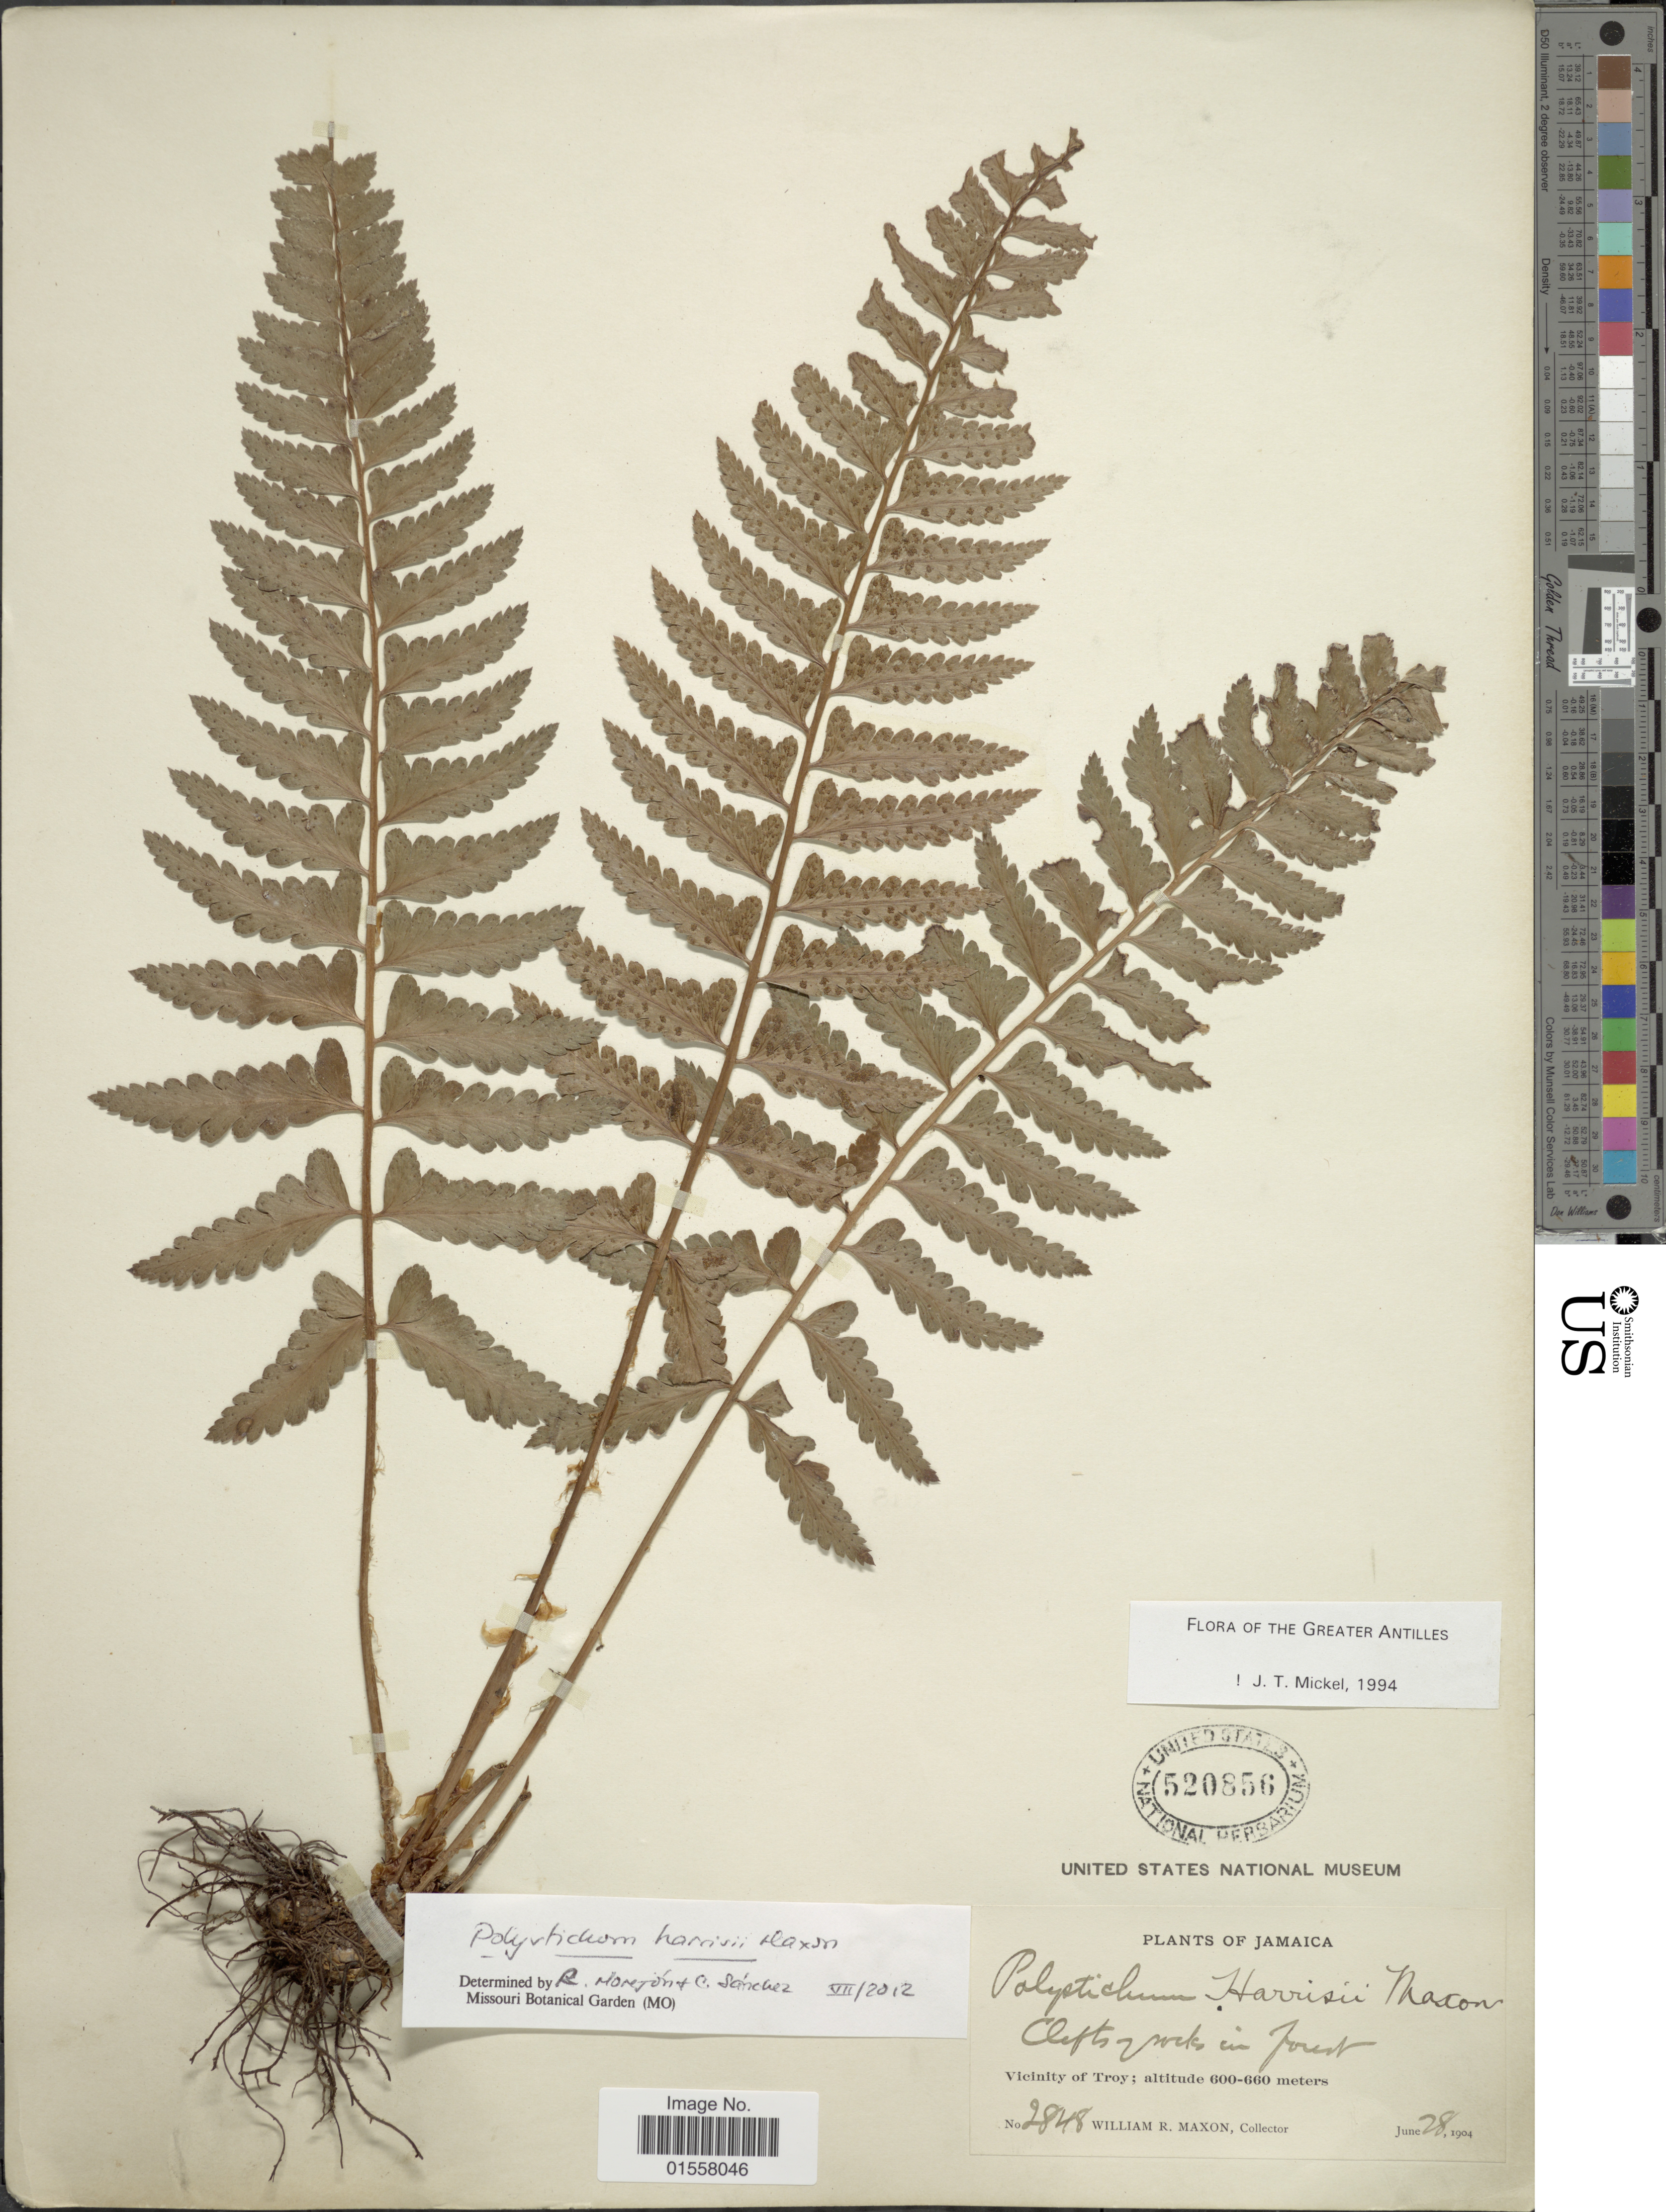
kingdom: Plantae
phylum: Tracheophyta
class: Polypodiopsida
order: Polypodiales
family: Dryopteridaceae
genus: Polystichum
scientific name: Polystichum harrisii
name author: Maxon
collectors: W. R. Maxon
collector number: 2848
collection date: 1904-06-28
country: Jamaica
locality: Vicinity of Troy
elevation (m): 600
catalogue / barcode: US 520856